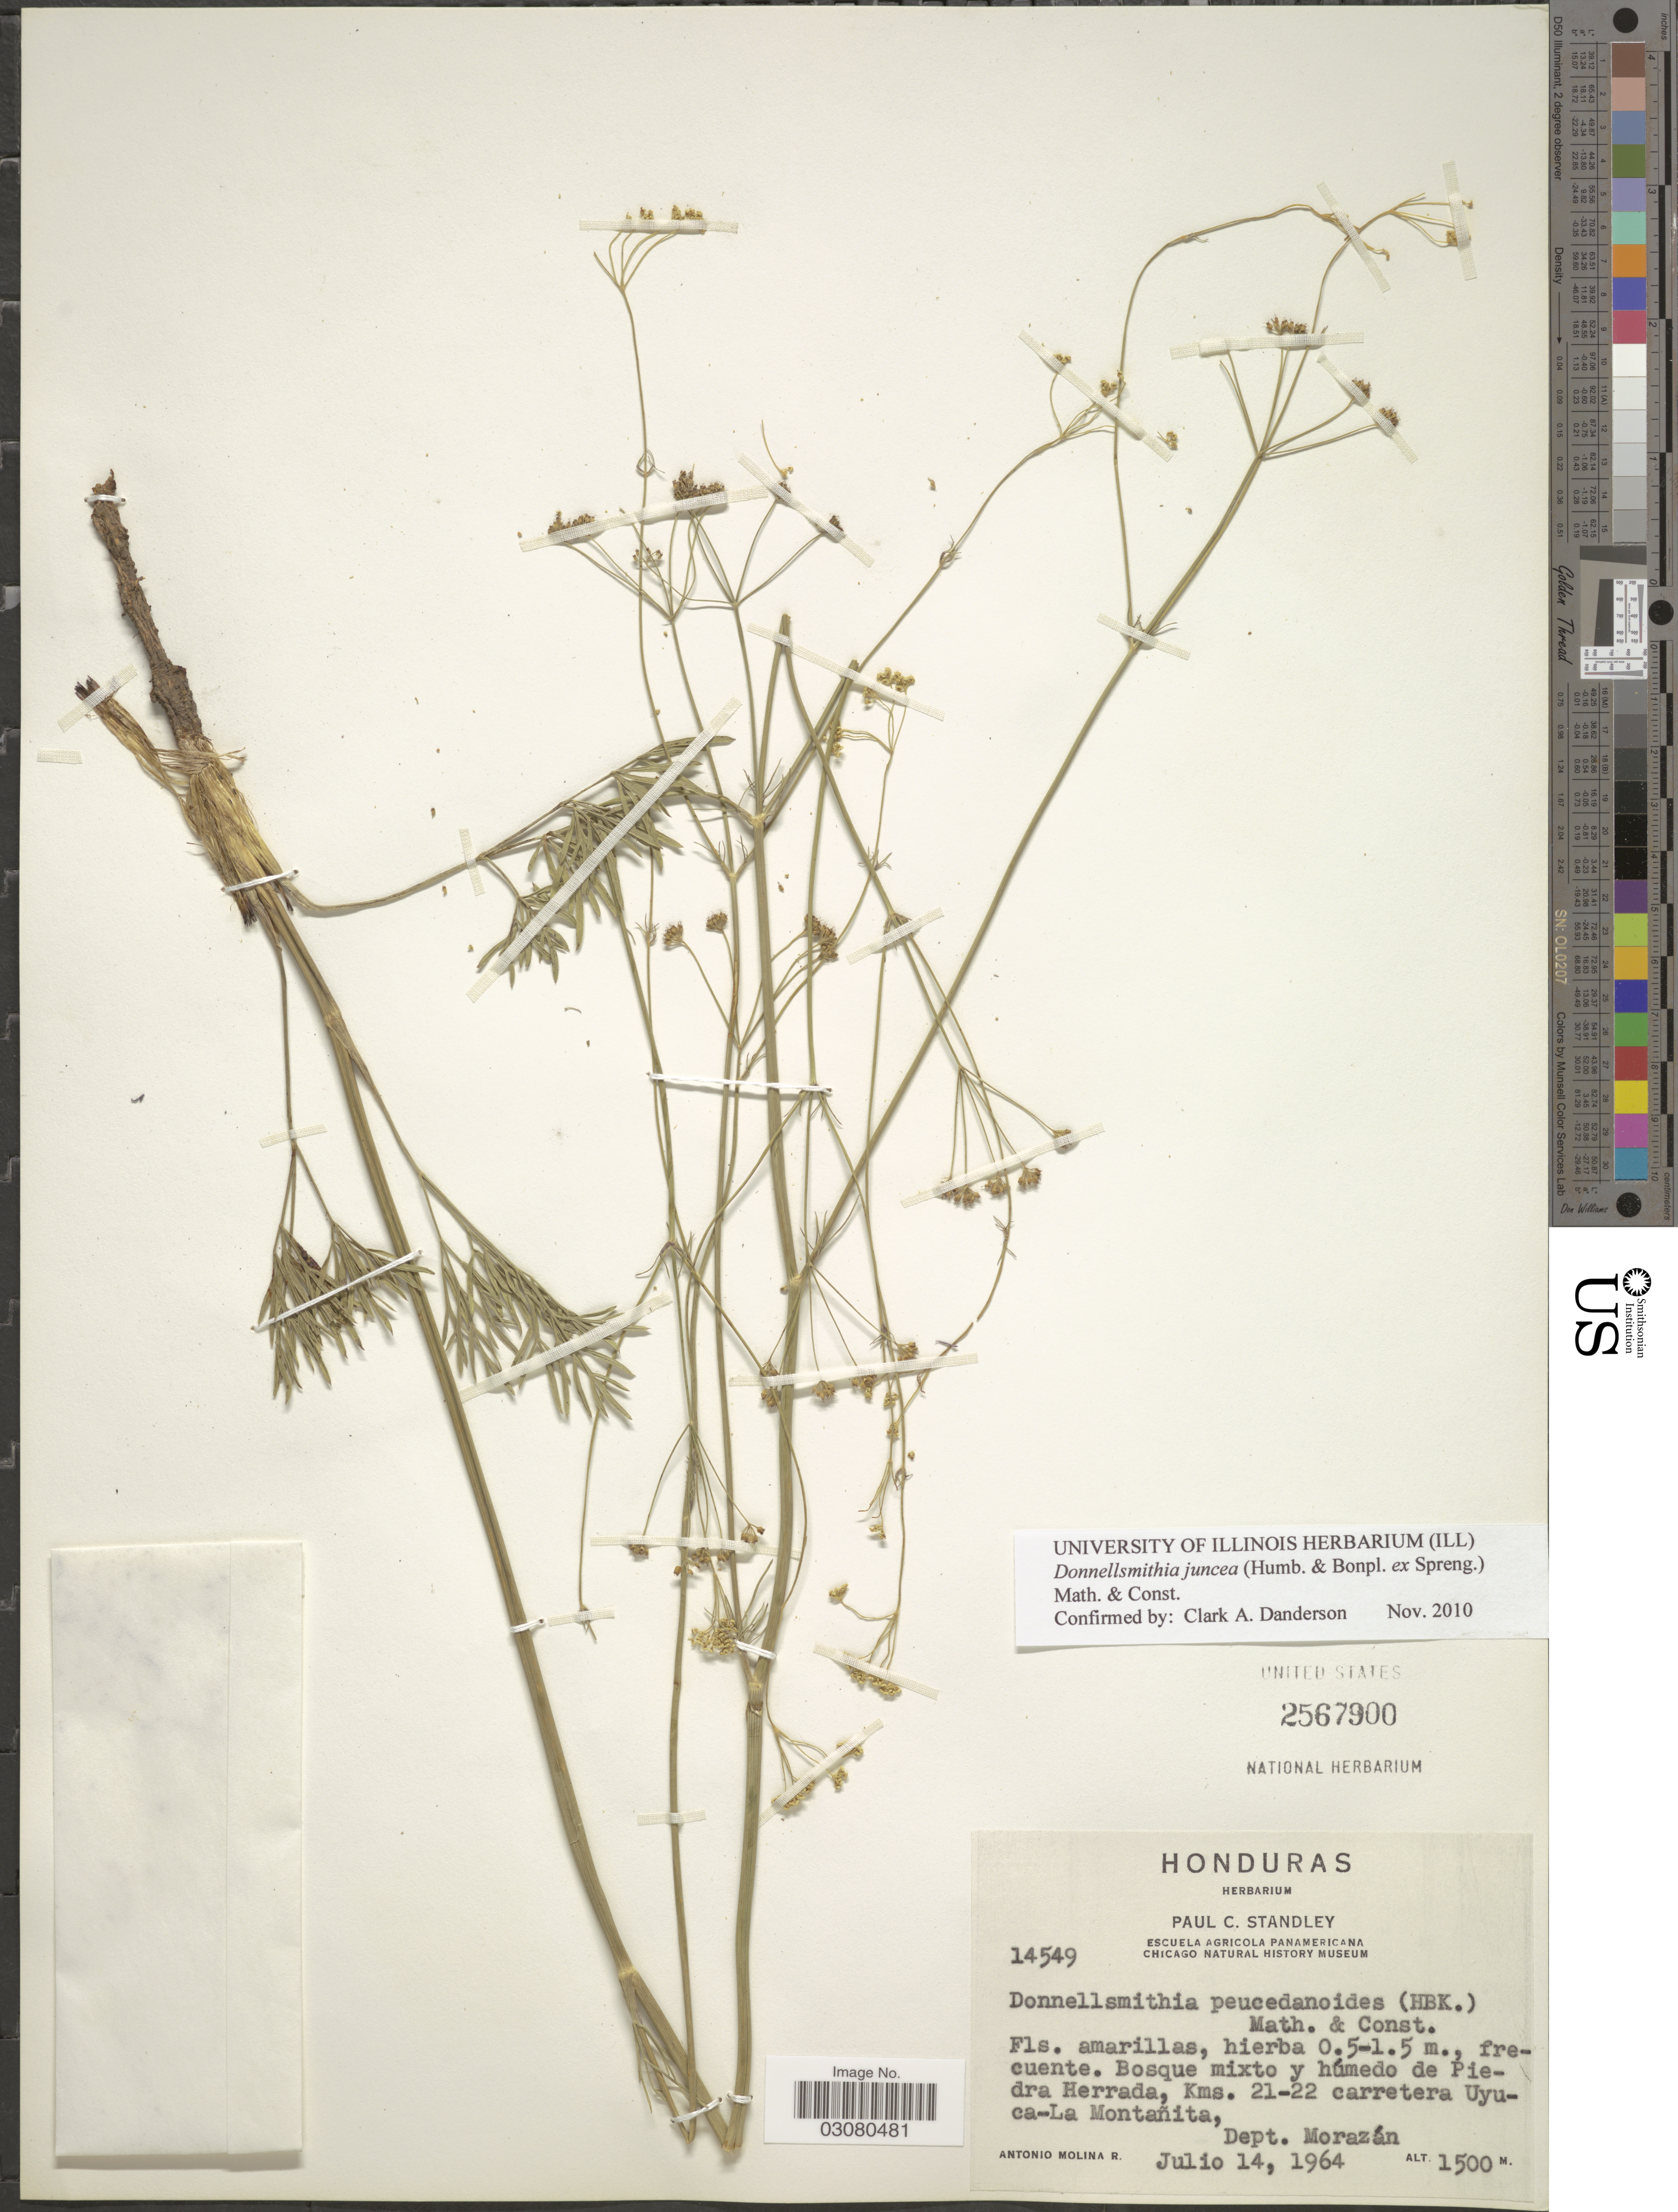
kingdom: Plantae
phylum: Tracheophyta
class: Magnoliopsida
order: Apiales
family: Apiaceae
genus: Donnellsmithia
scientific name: Donnellsmithia juncea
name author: (Humb. & Bonpl. ex Spreng.) Mathias & Constance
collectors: A. Molina R.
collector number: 14549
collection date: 1964-07-14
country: Honduras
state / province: Fco. Morazán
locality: Piedra Herrada, Kms. 21-22 carretera Uyuca-La Montañita, Dept. Morazán.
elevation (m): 1500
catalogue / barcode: US 2567900